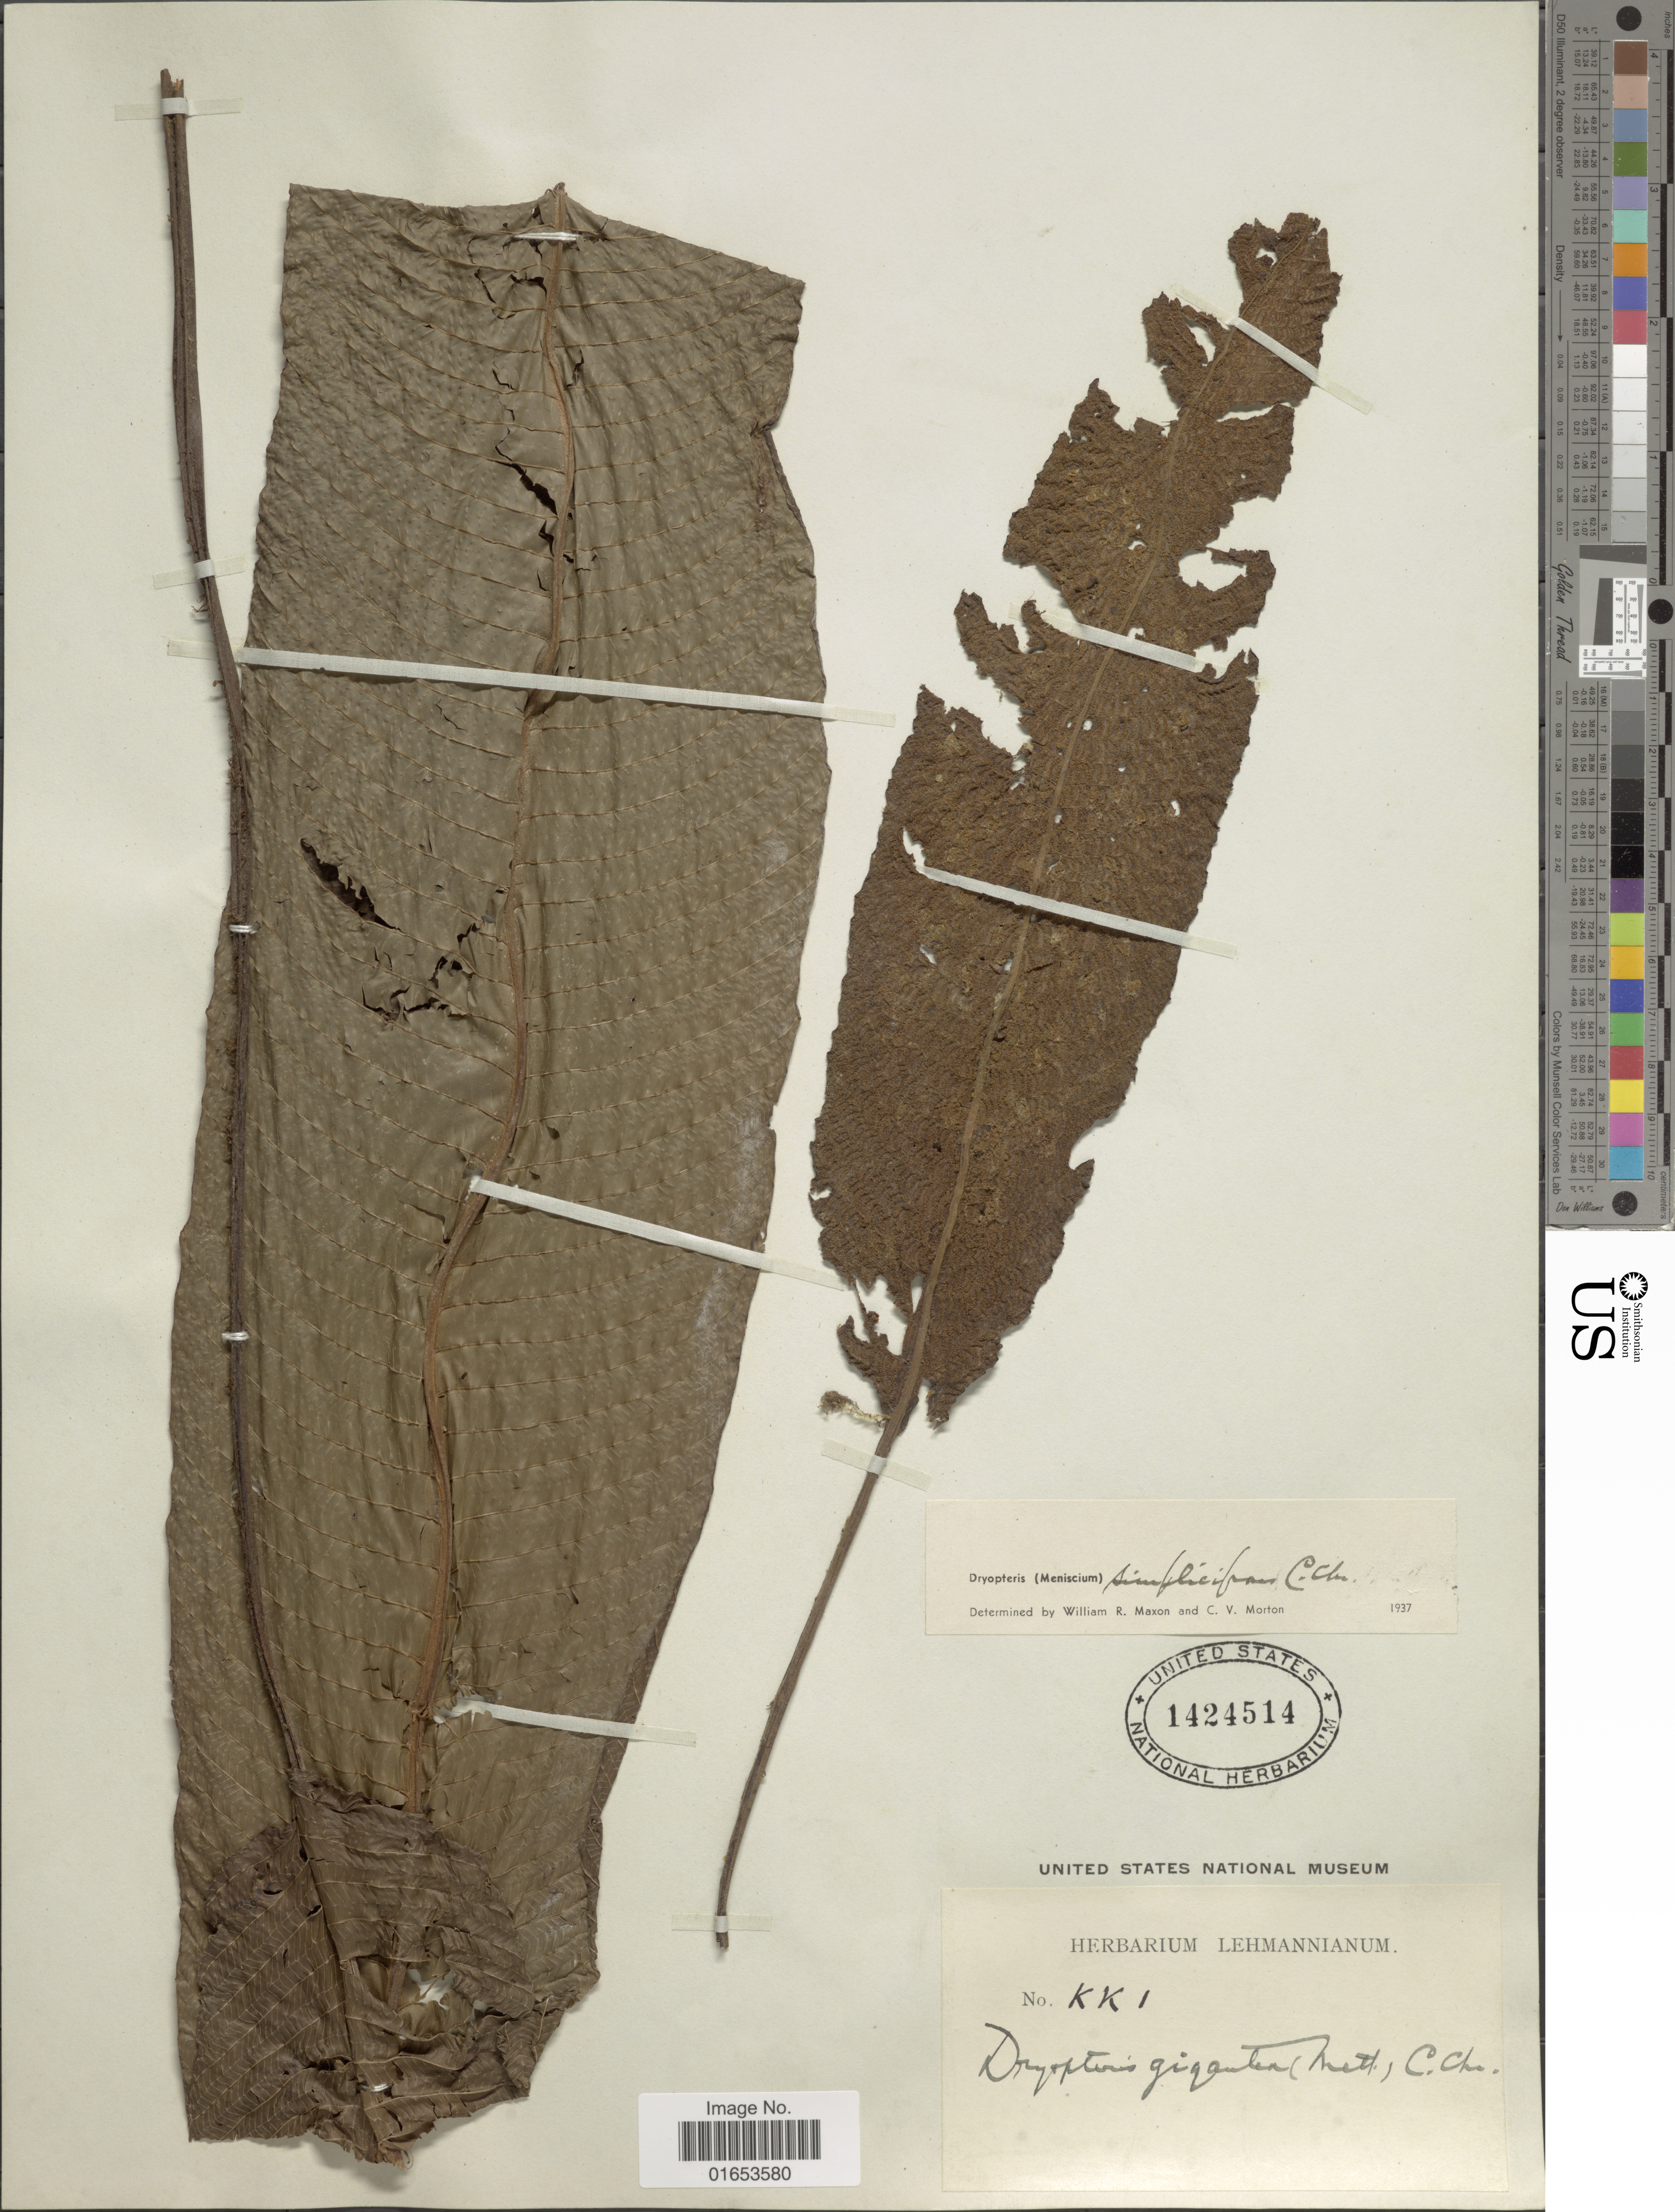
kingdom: Plantae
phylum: Tracheophyta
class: Polypodiopsida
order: Polypodiales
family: Thelypteridaceae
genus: Meniscium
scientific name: Meniscium giganteum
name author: Mett.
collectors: ex herb. Lehmannianum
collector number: KK1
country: Colombia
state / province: Cauca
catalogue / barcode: US 1424514